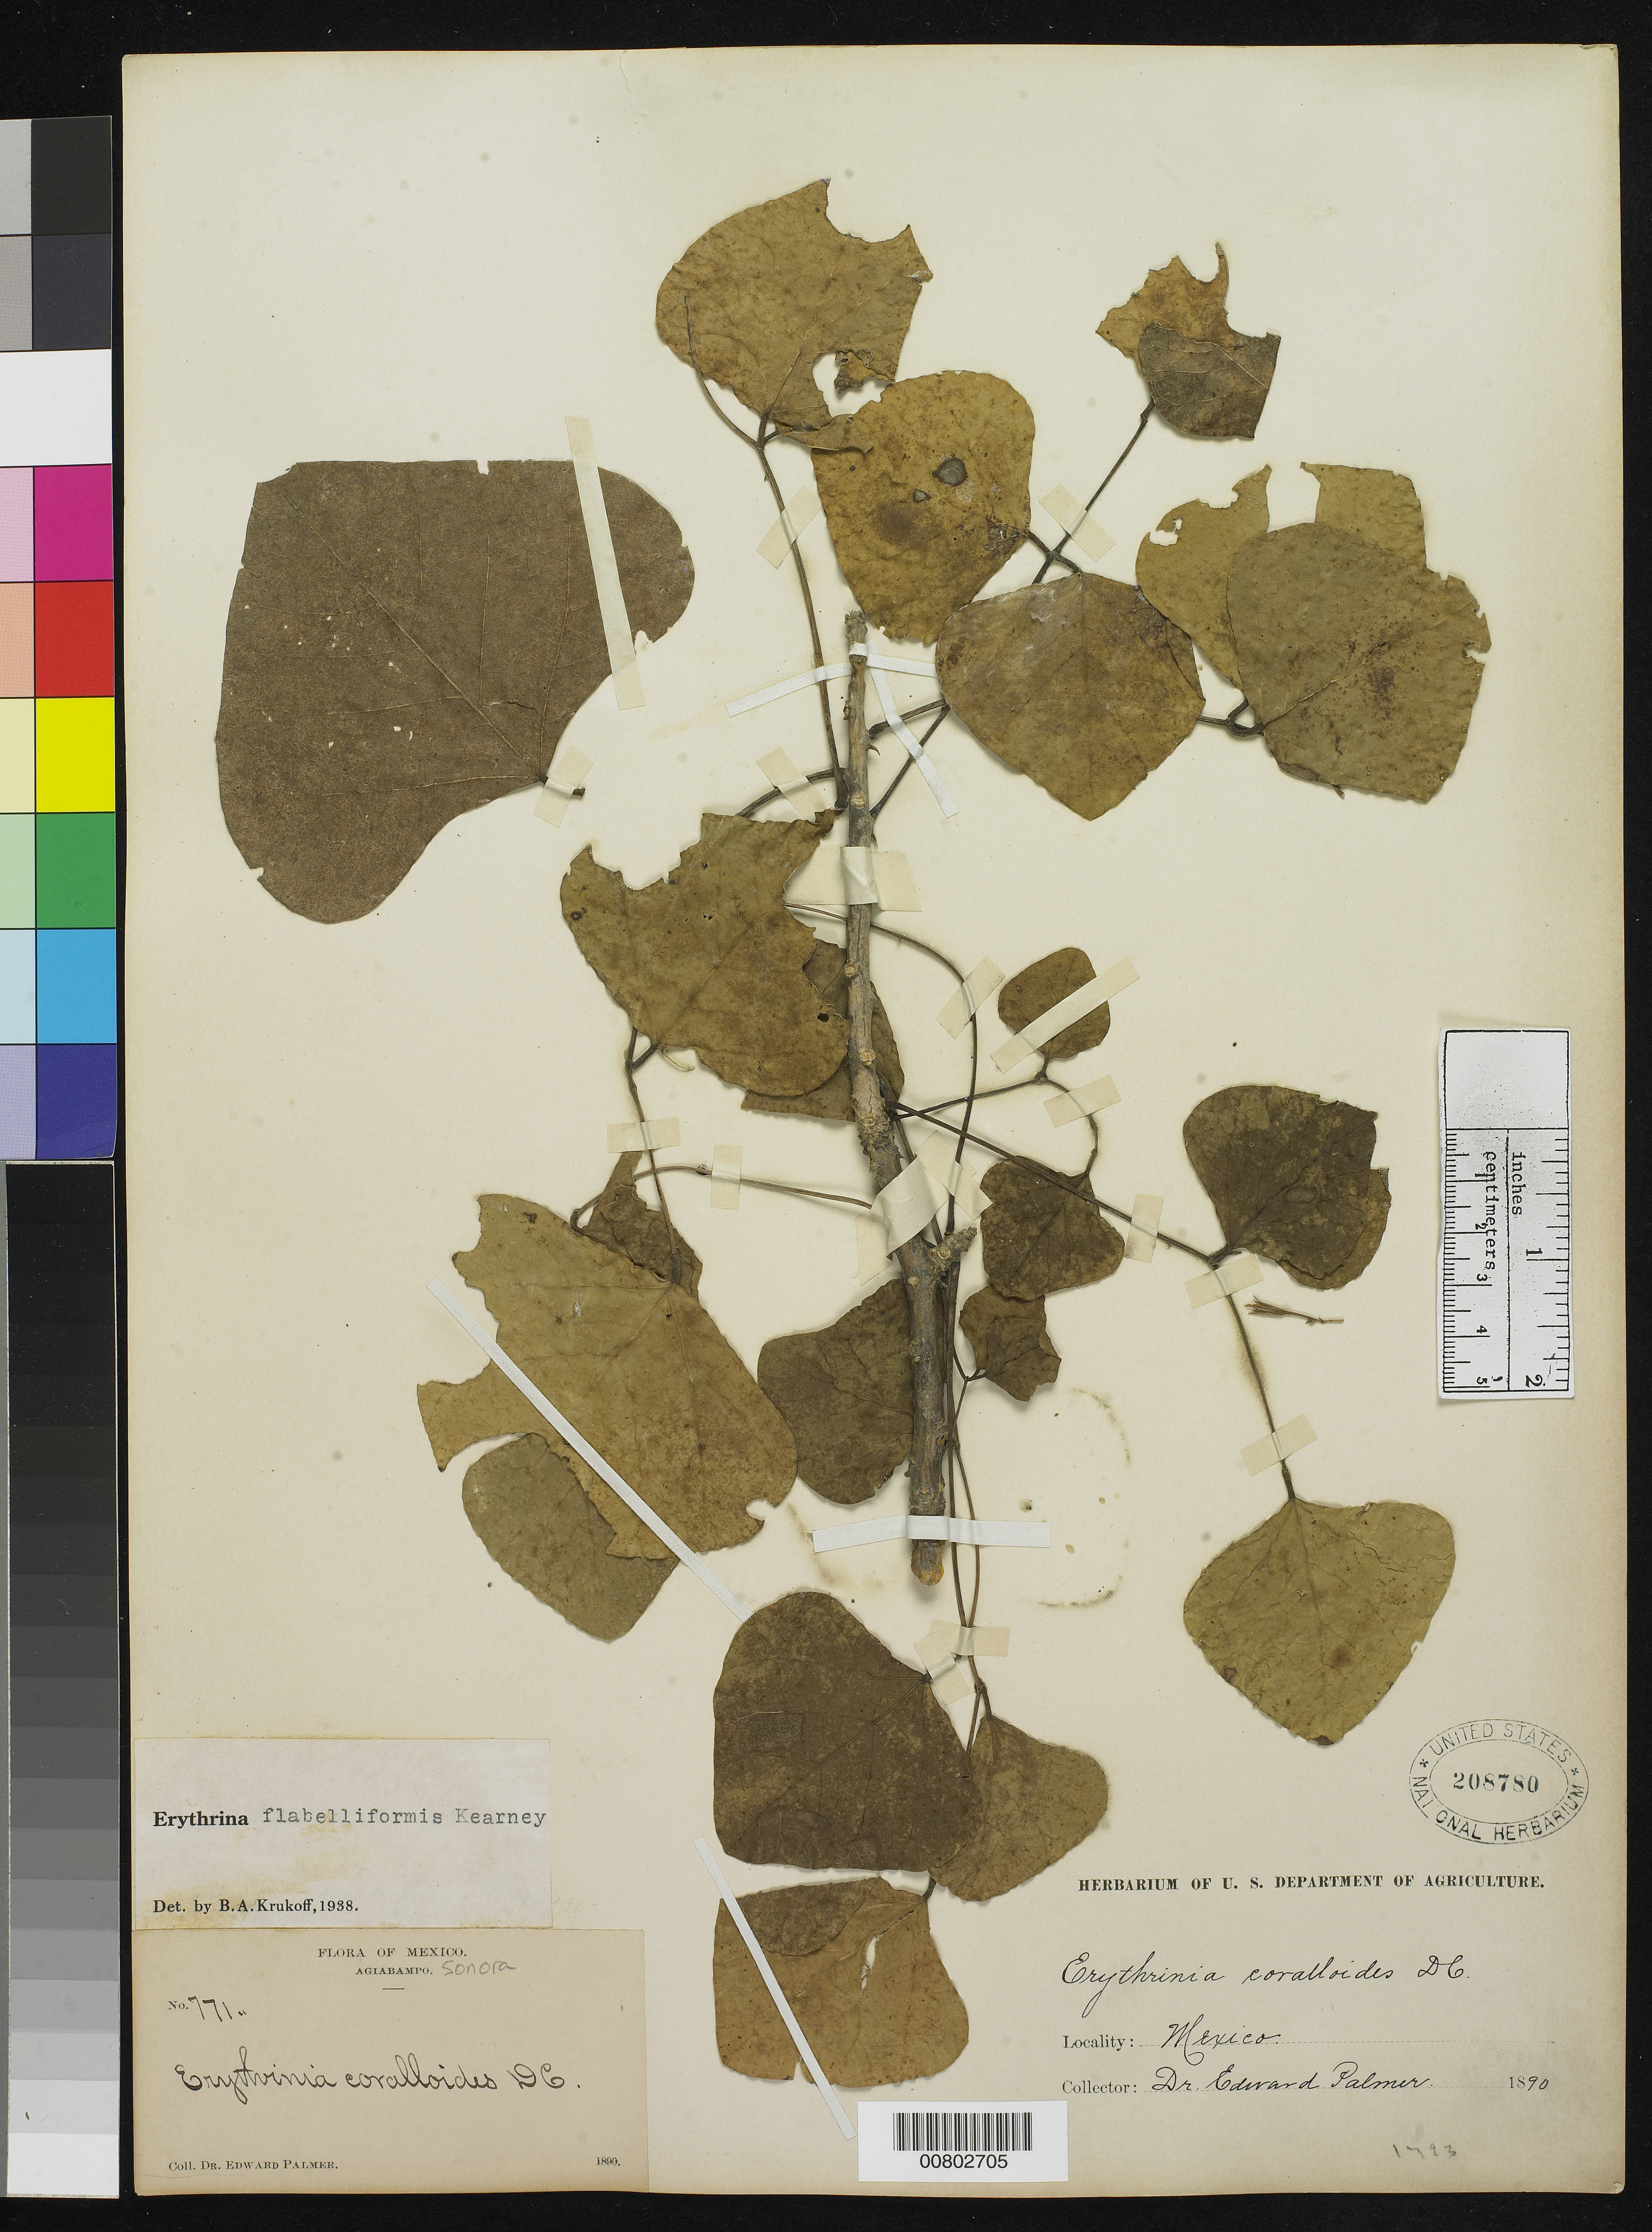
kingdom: Plantae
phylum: Tracheophyta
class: Magnoliopsida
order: Fabales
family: Fabaceae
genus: Erythrina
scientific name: Erythrina flabelliformis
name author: Kearney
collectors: E. Palmer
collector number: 771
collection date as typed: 1890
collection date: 1890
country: Mexico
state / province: Sonora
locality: Agiabampo, Sonora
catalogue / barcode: US 208780